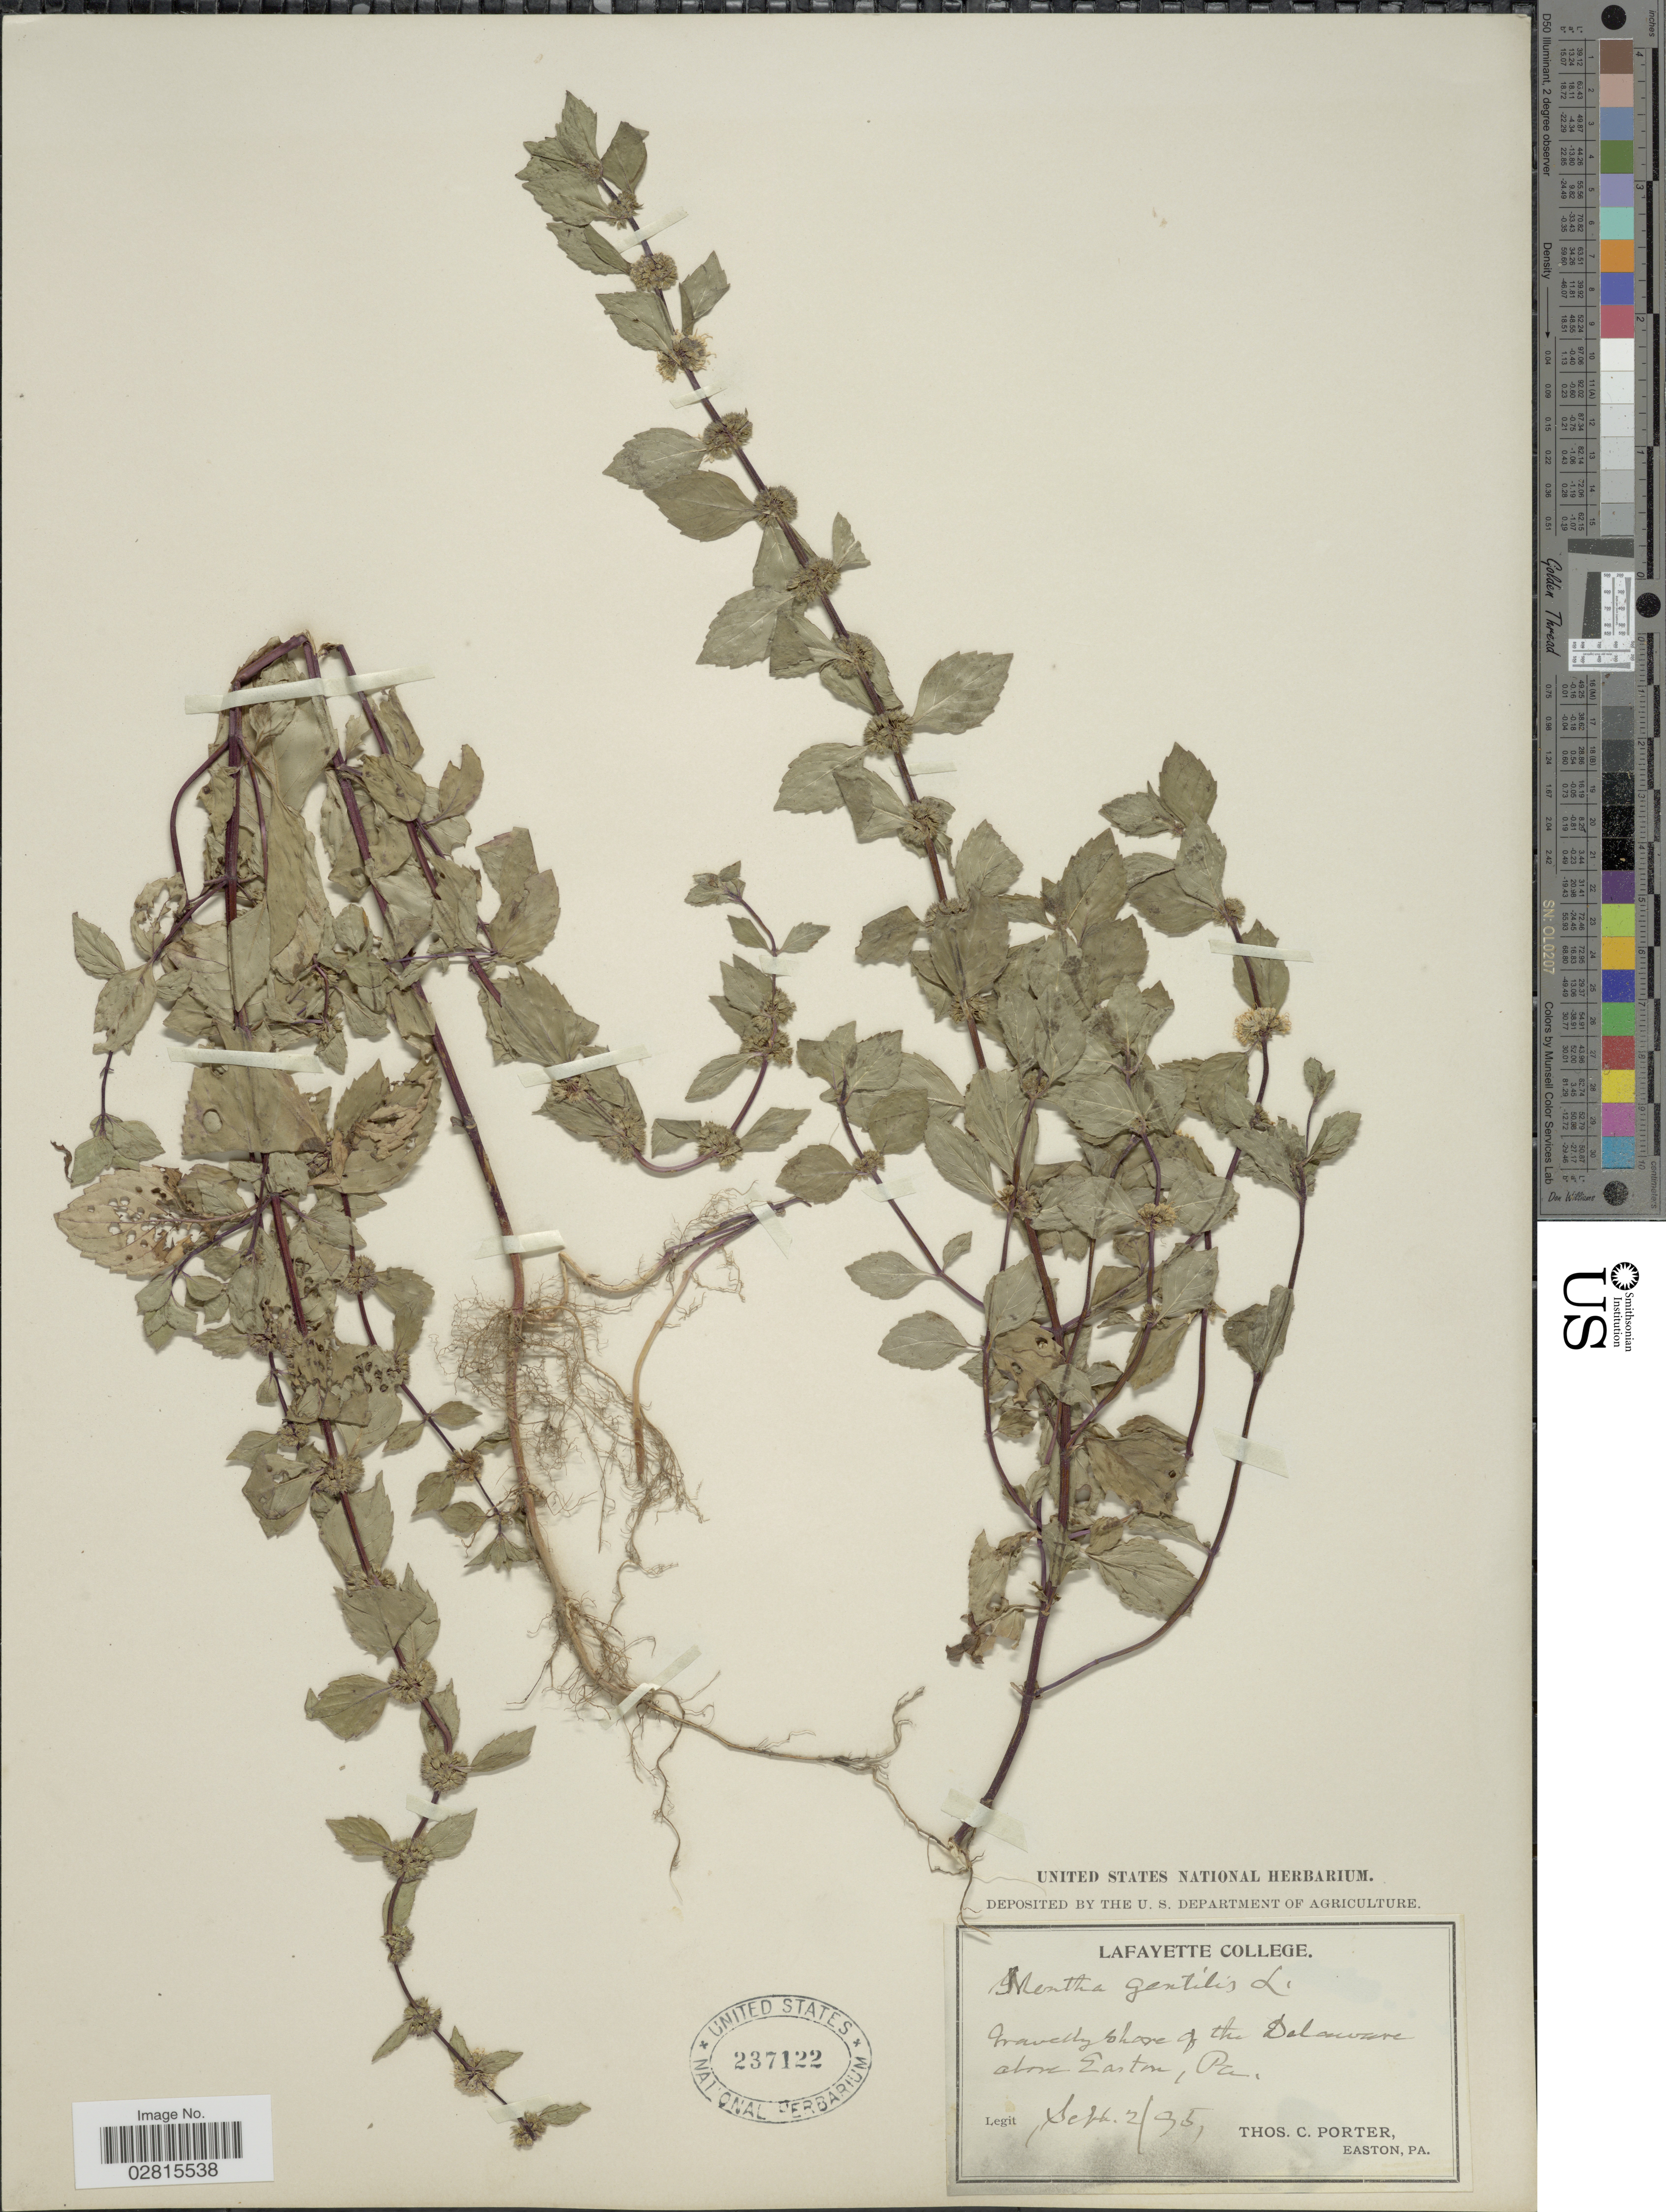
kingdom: Plantae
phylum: Tracheophyta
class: Magnoliopsida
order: Lamiales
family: Lamiaceae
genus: Mentha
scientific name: Mentha x gentilis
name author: L.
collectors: T. Porter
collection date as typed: Transcribed d/m/y: 2/9/95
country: United States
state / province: Pennsylvania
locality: Shore of the Delaware above Easton, Pa.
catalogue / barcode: US 237122